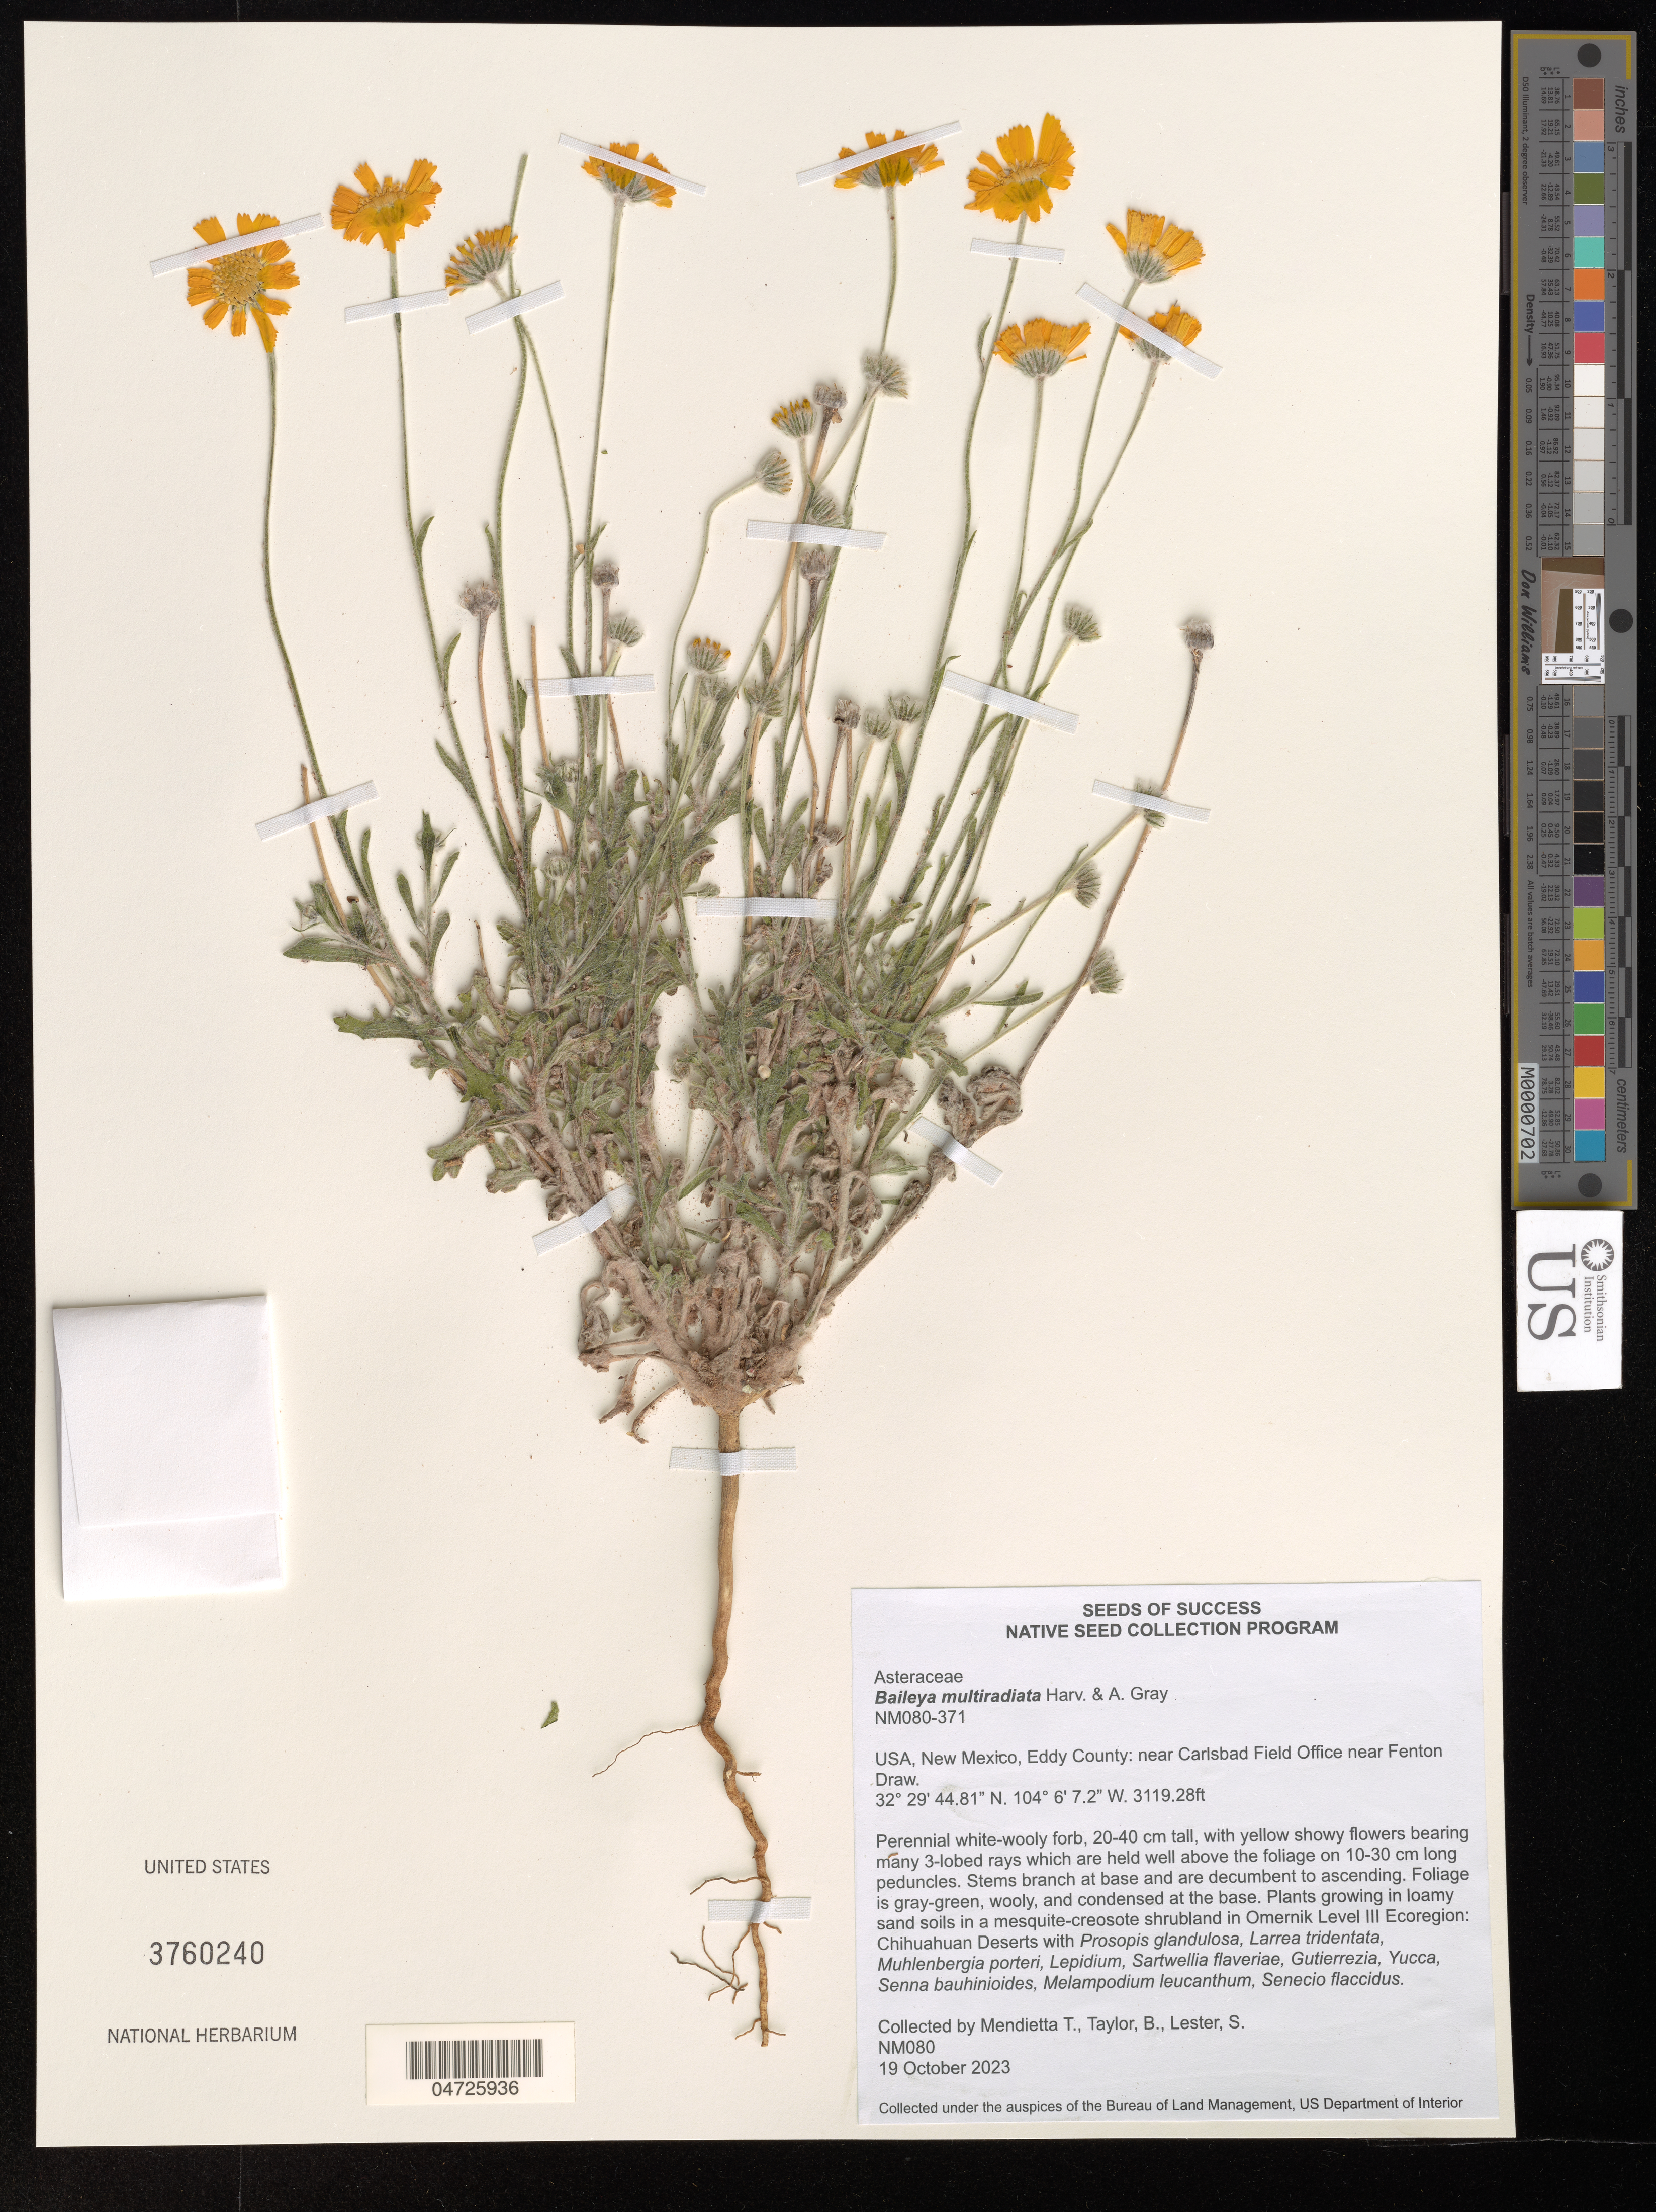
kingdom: Plantae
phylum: Tracheophyta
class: Magnoliopsida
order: Asterales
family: Asteraceae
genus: Baileya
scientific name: Baileya multiradiata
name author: Harv. & A. Gray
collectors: T. Mendietta & B. Taylor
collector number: NM080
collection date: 2023-10-19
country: United States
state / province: New Mexico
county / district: Eddy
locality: Eddy County: near Carlsbad Field Office near Fenton Draw.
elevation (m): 950.76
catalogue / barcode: US 3760240